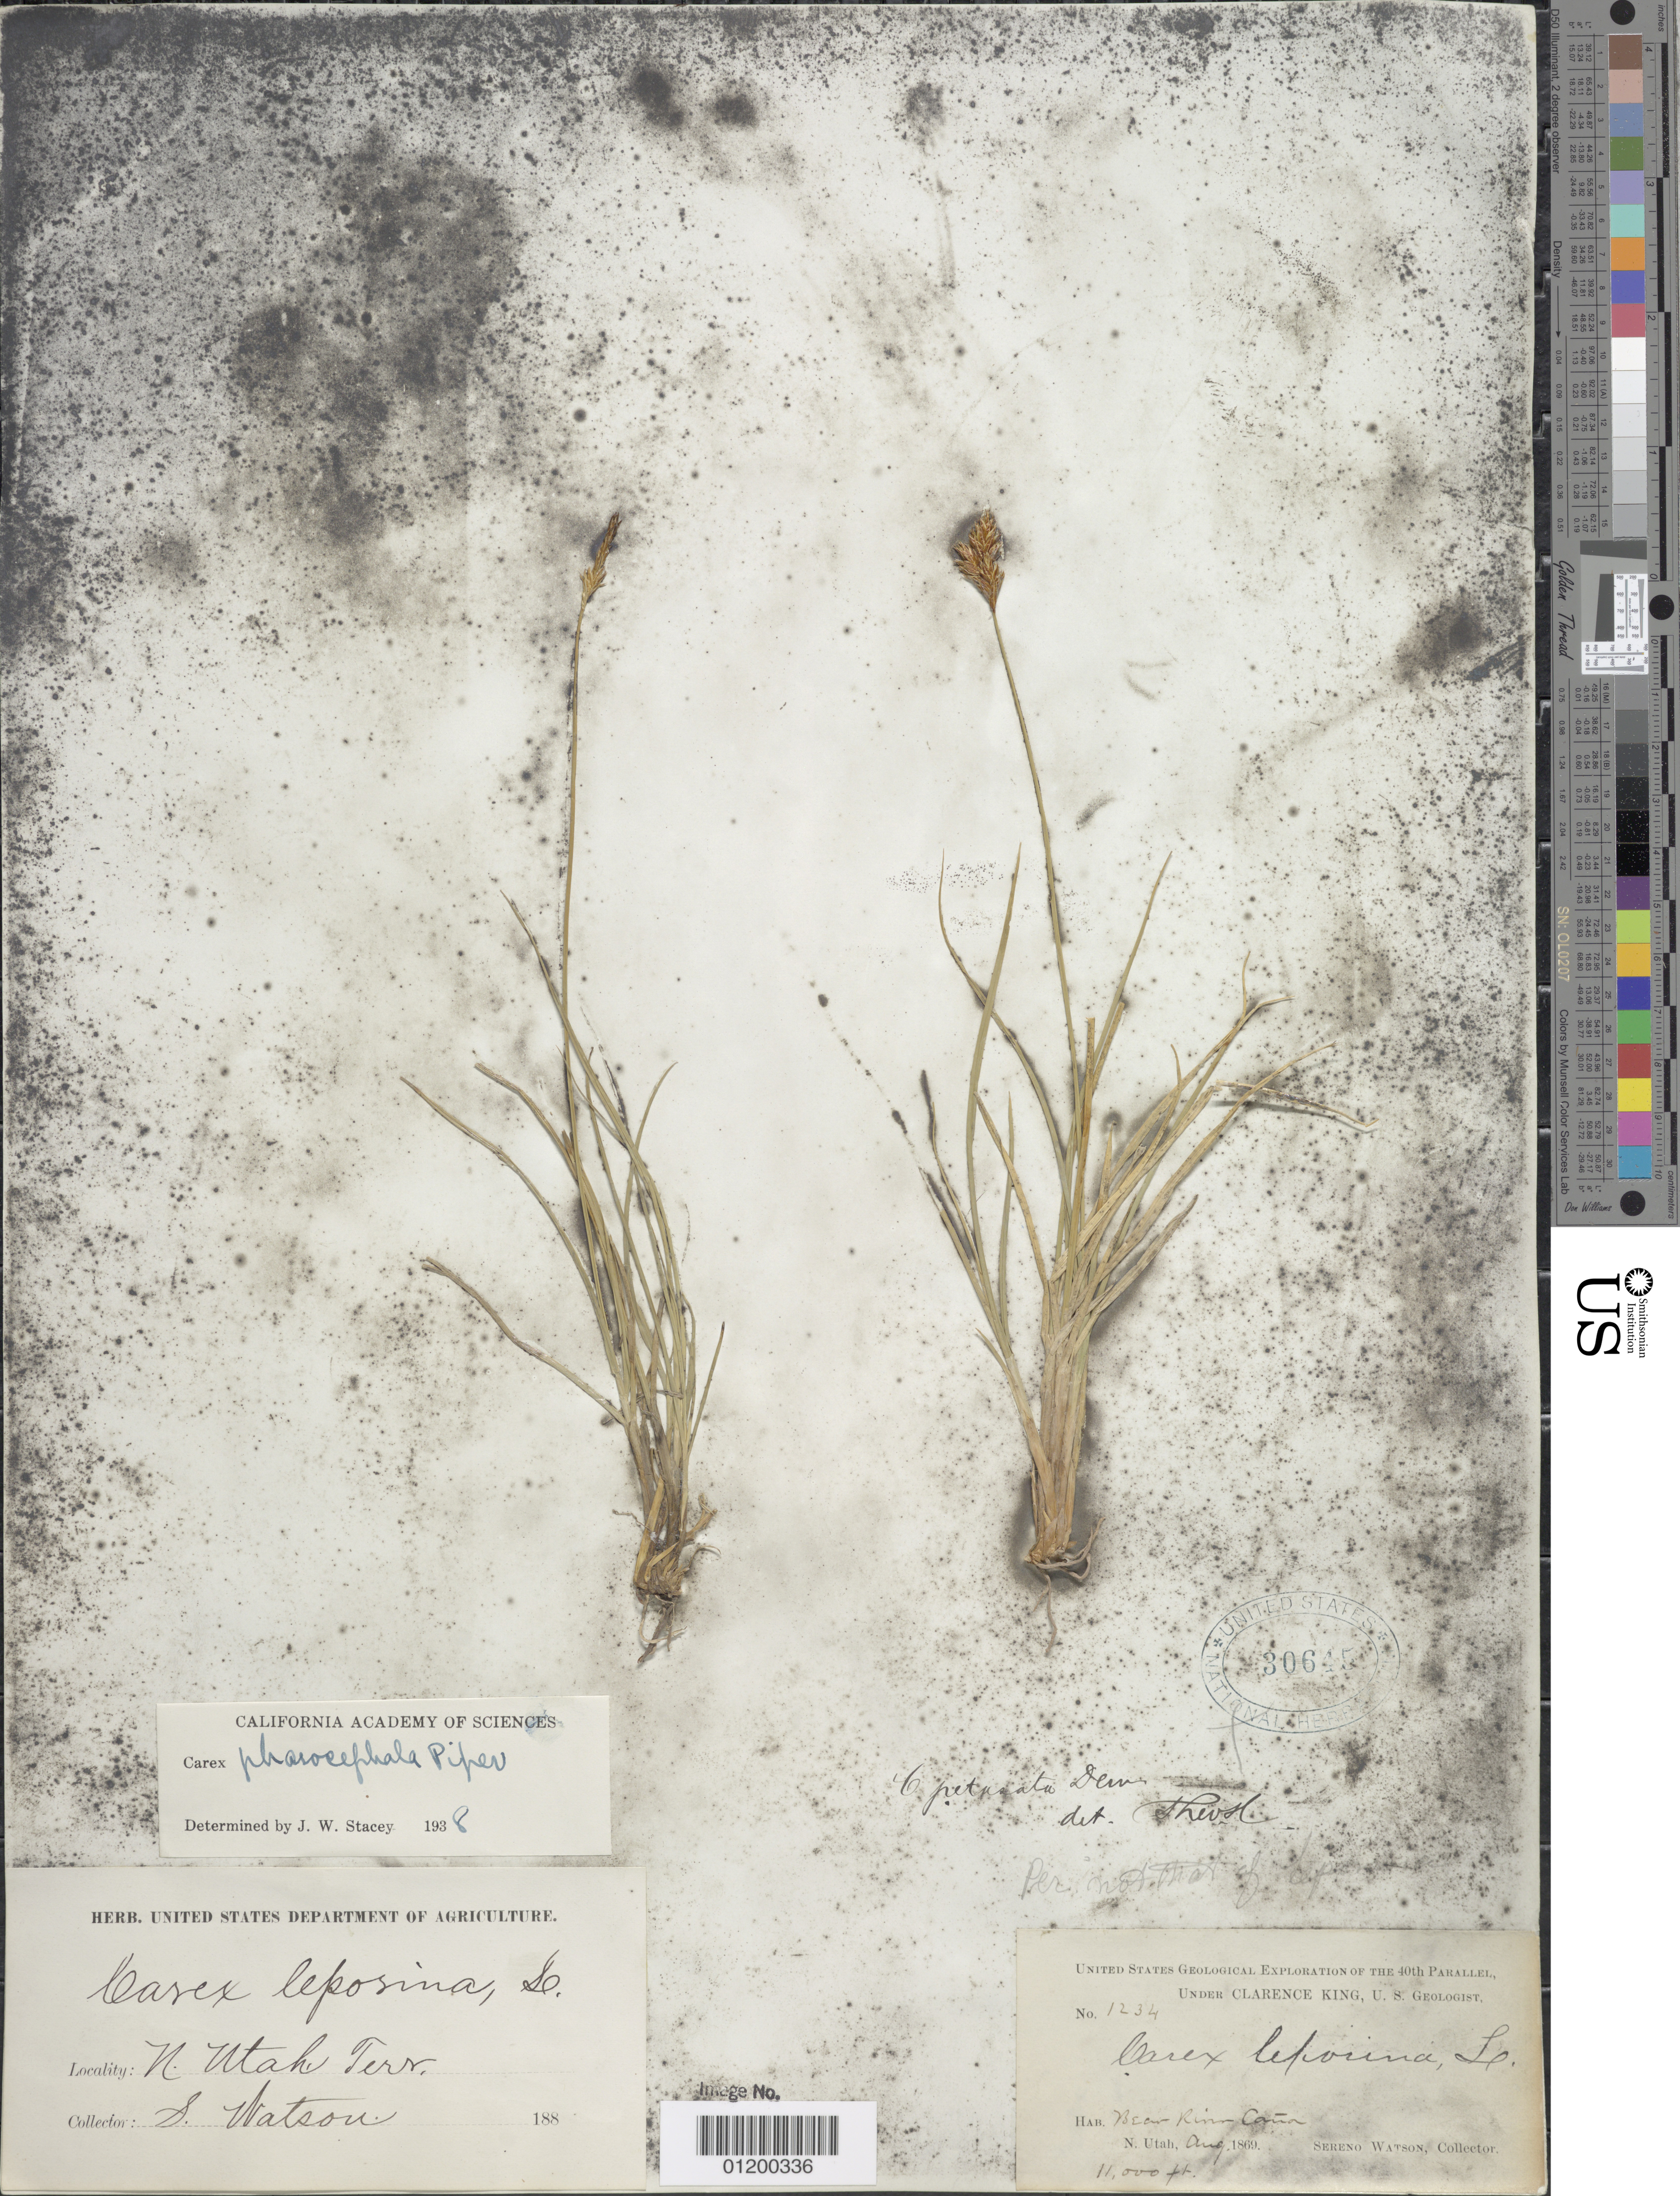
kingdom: Plantae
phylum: Tracheophyta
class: Liliopsida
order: Poales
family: Cyperaceae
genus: Carex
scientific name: Carex phaeocephala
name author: Piper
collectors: S. Watson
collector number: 1234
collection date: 1869-08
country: United States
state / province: Utah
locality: Bear River Canyon, N. Utah.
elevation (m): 3353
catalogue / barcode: US 30645